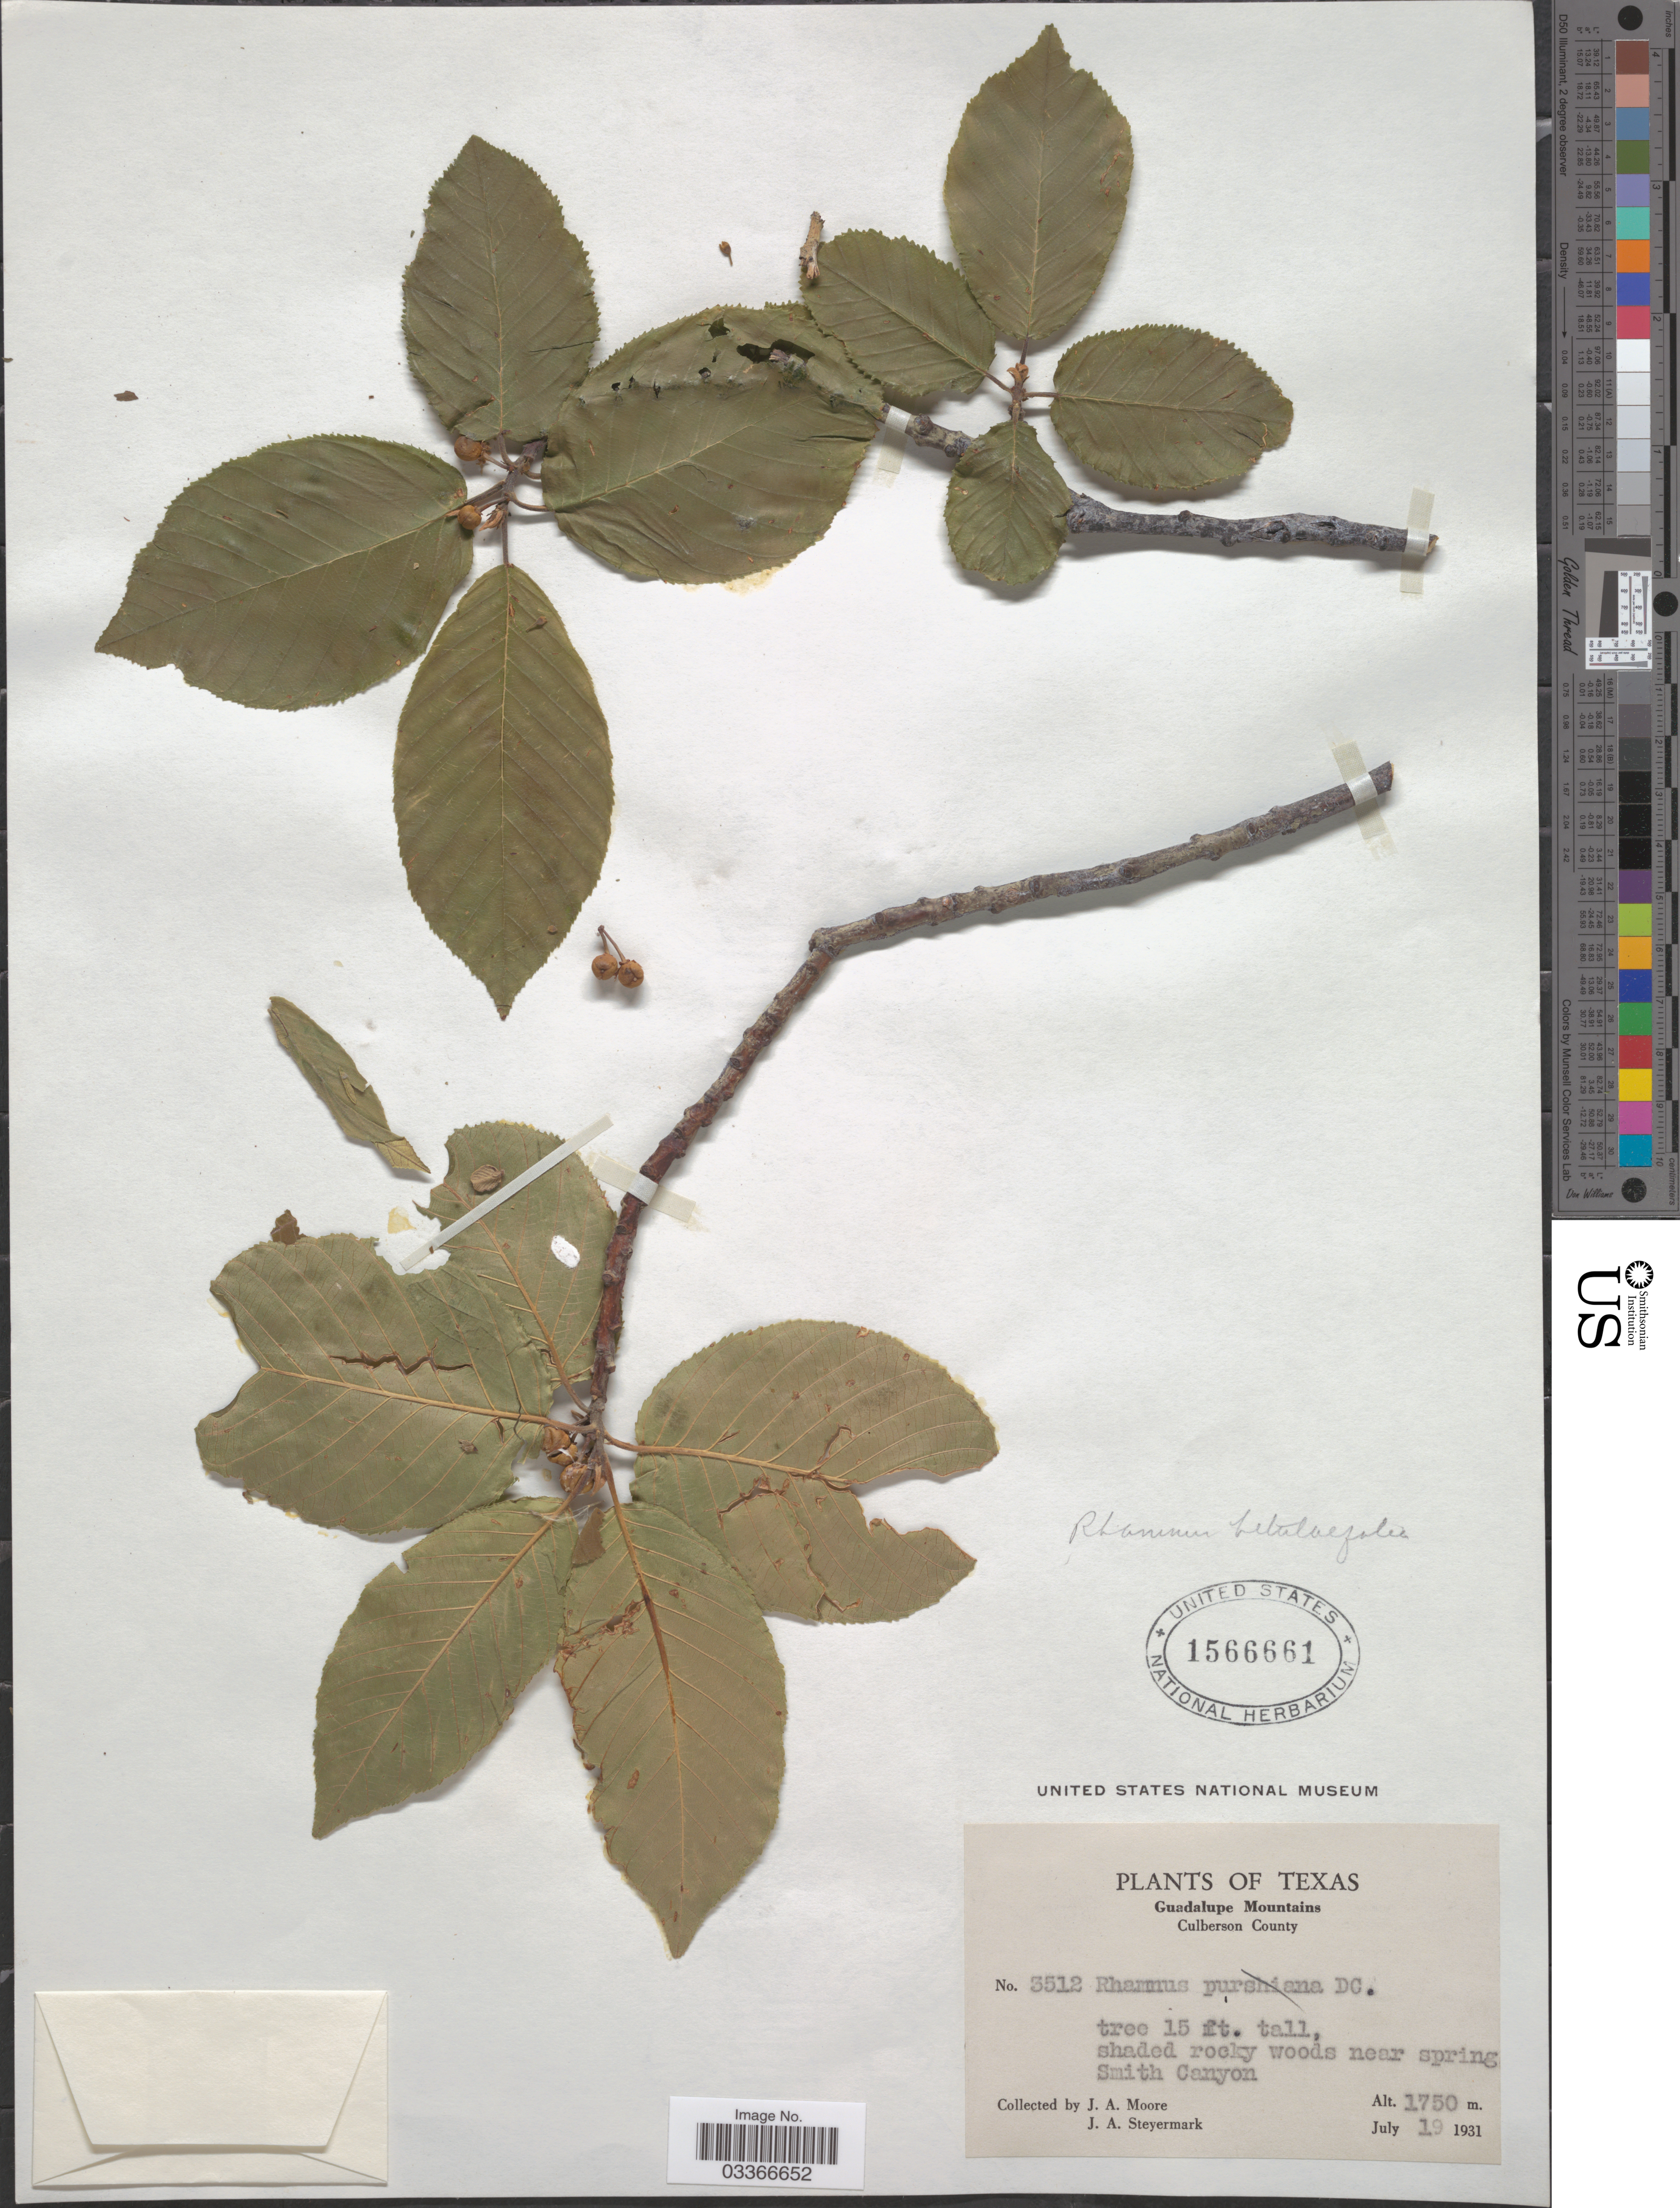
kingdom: Plantae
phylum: Tracheophyta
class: Magnoliopsida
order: Rosales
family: Rhamnaceae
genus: Rhamnus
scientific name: Rhamnus sp.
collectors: J. A. Moore & J. Steyermark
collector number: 3512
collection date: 1931-07-19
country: United States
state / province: Texas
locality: Guadalupe Mountains. Culberson County. Near spring Smith Canyon.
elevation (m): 1750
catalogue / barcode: US 1566661